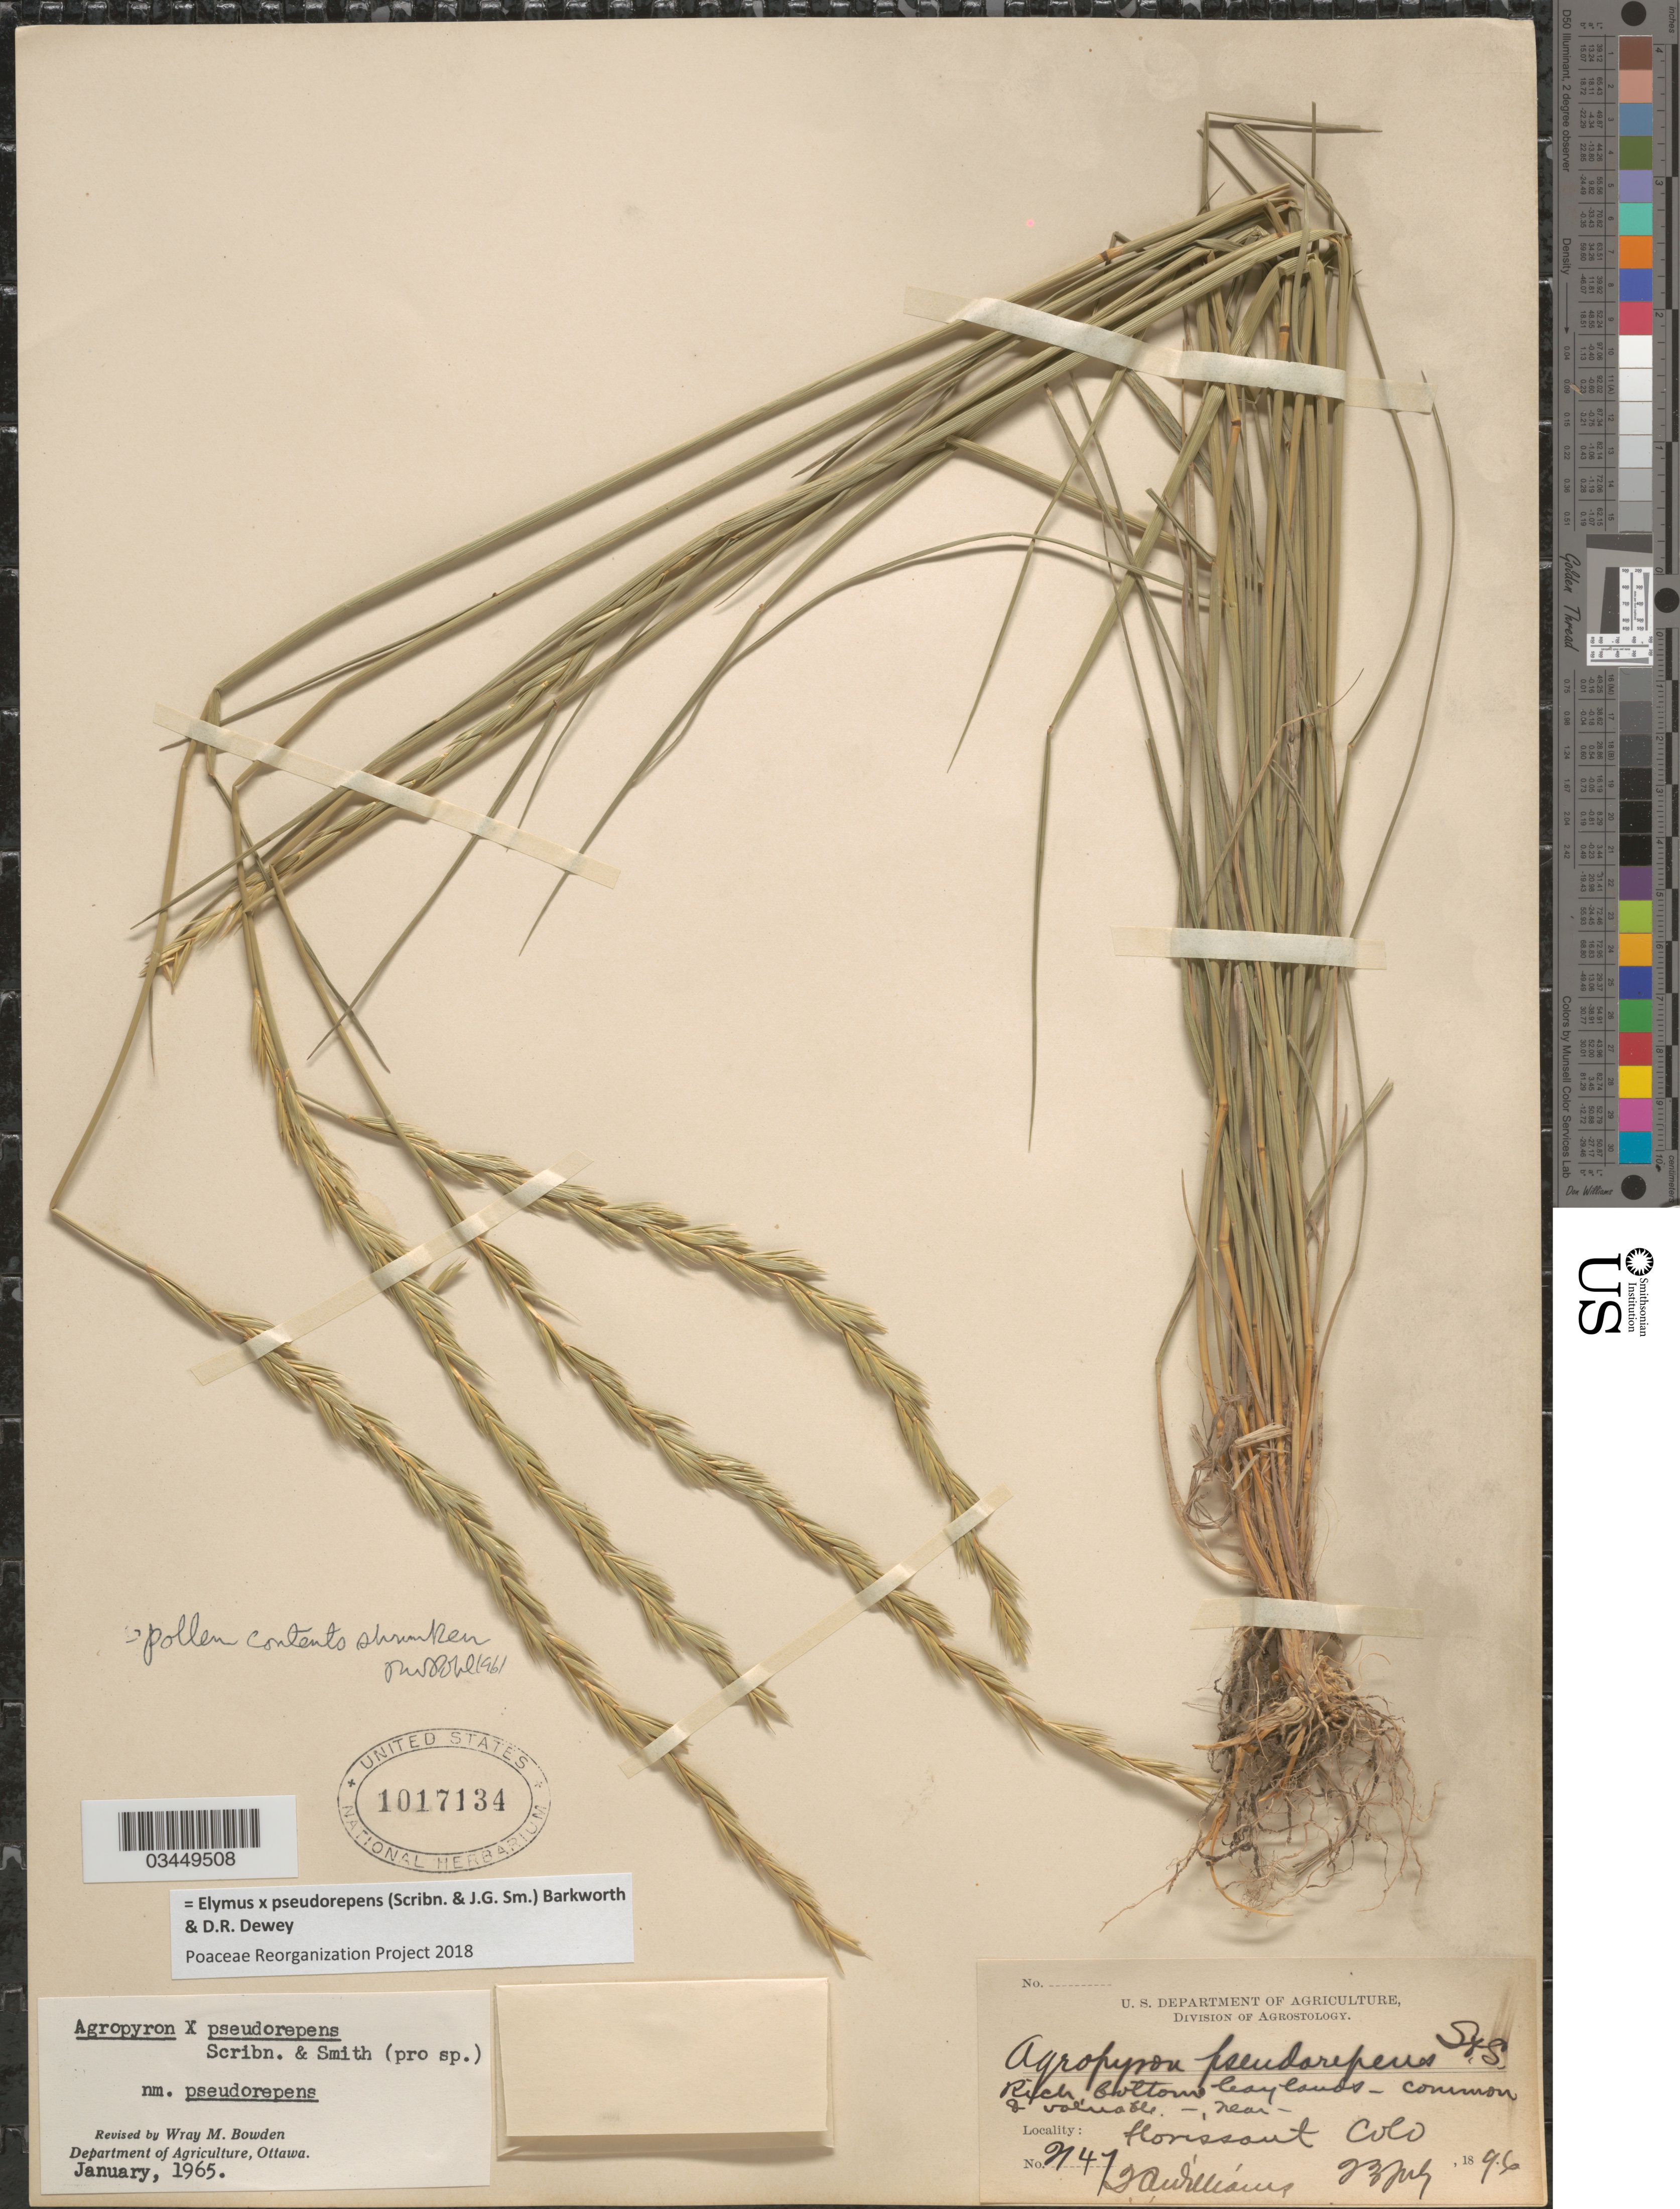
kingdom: Plantae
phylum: Tracheophyta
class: Liliopsida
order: Poales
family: Poaceae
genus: Elymus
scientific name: Elymus x pseudorepens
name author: (Scribn. & J.G. Sm.) Barkworth & Dewey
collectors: T. Williams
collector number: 2147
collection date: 1896-07-23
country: United States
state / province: Colorado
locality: Near Florissant.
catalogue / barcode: US 1017134